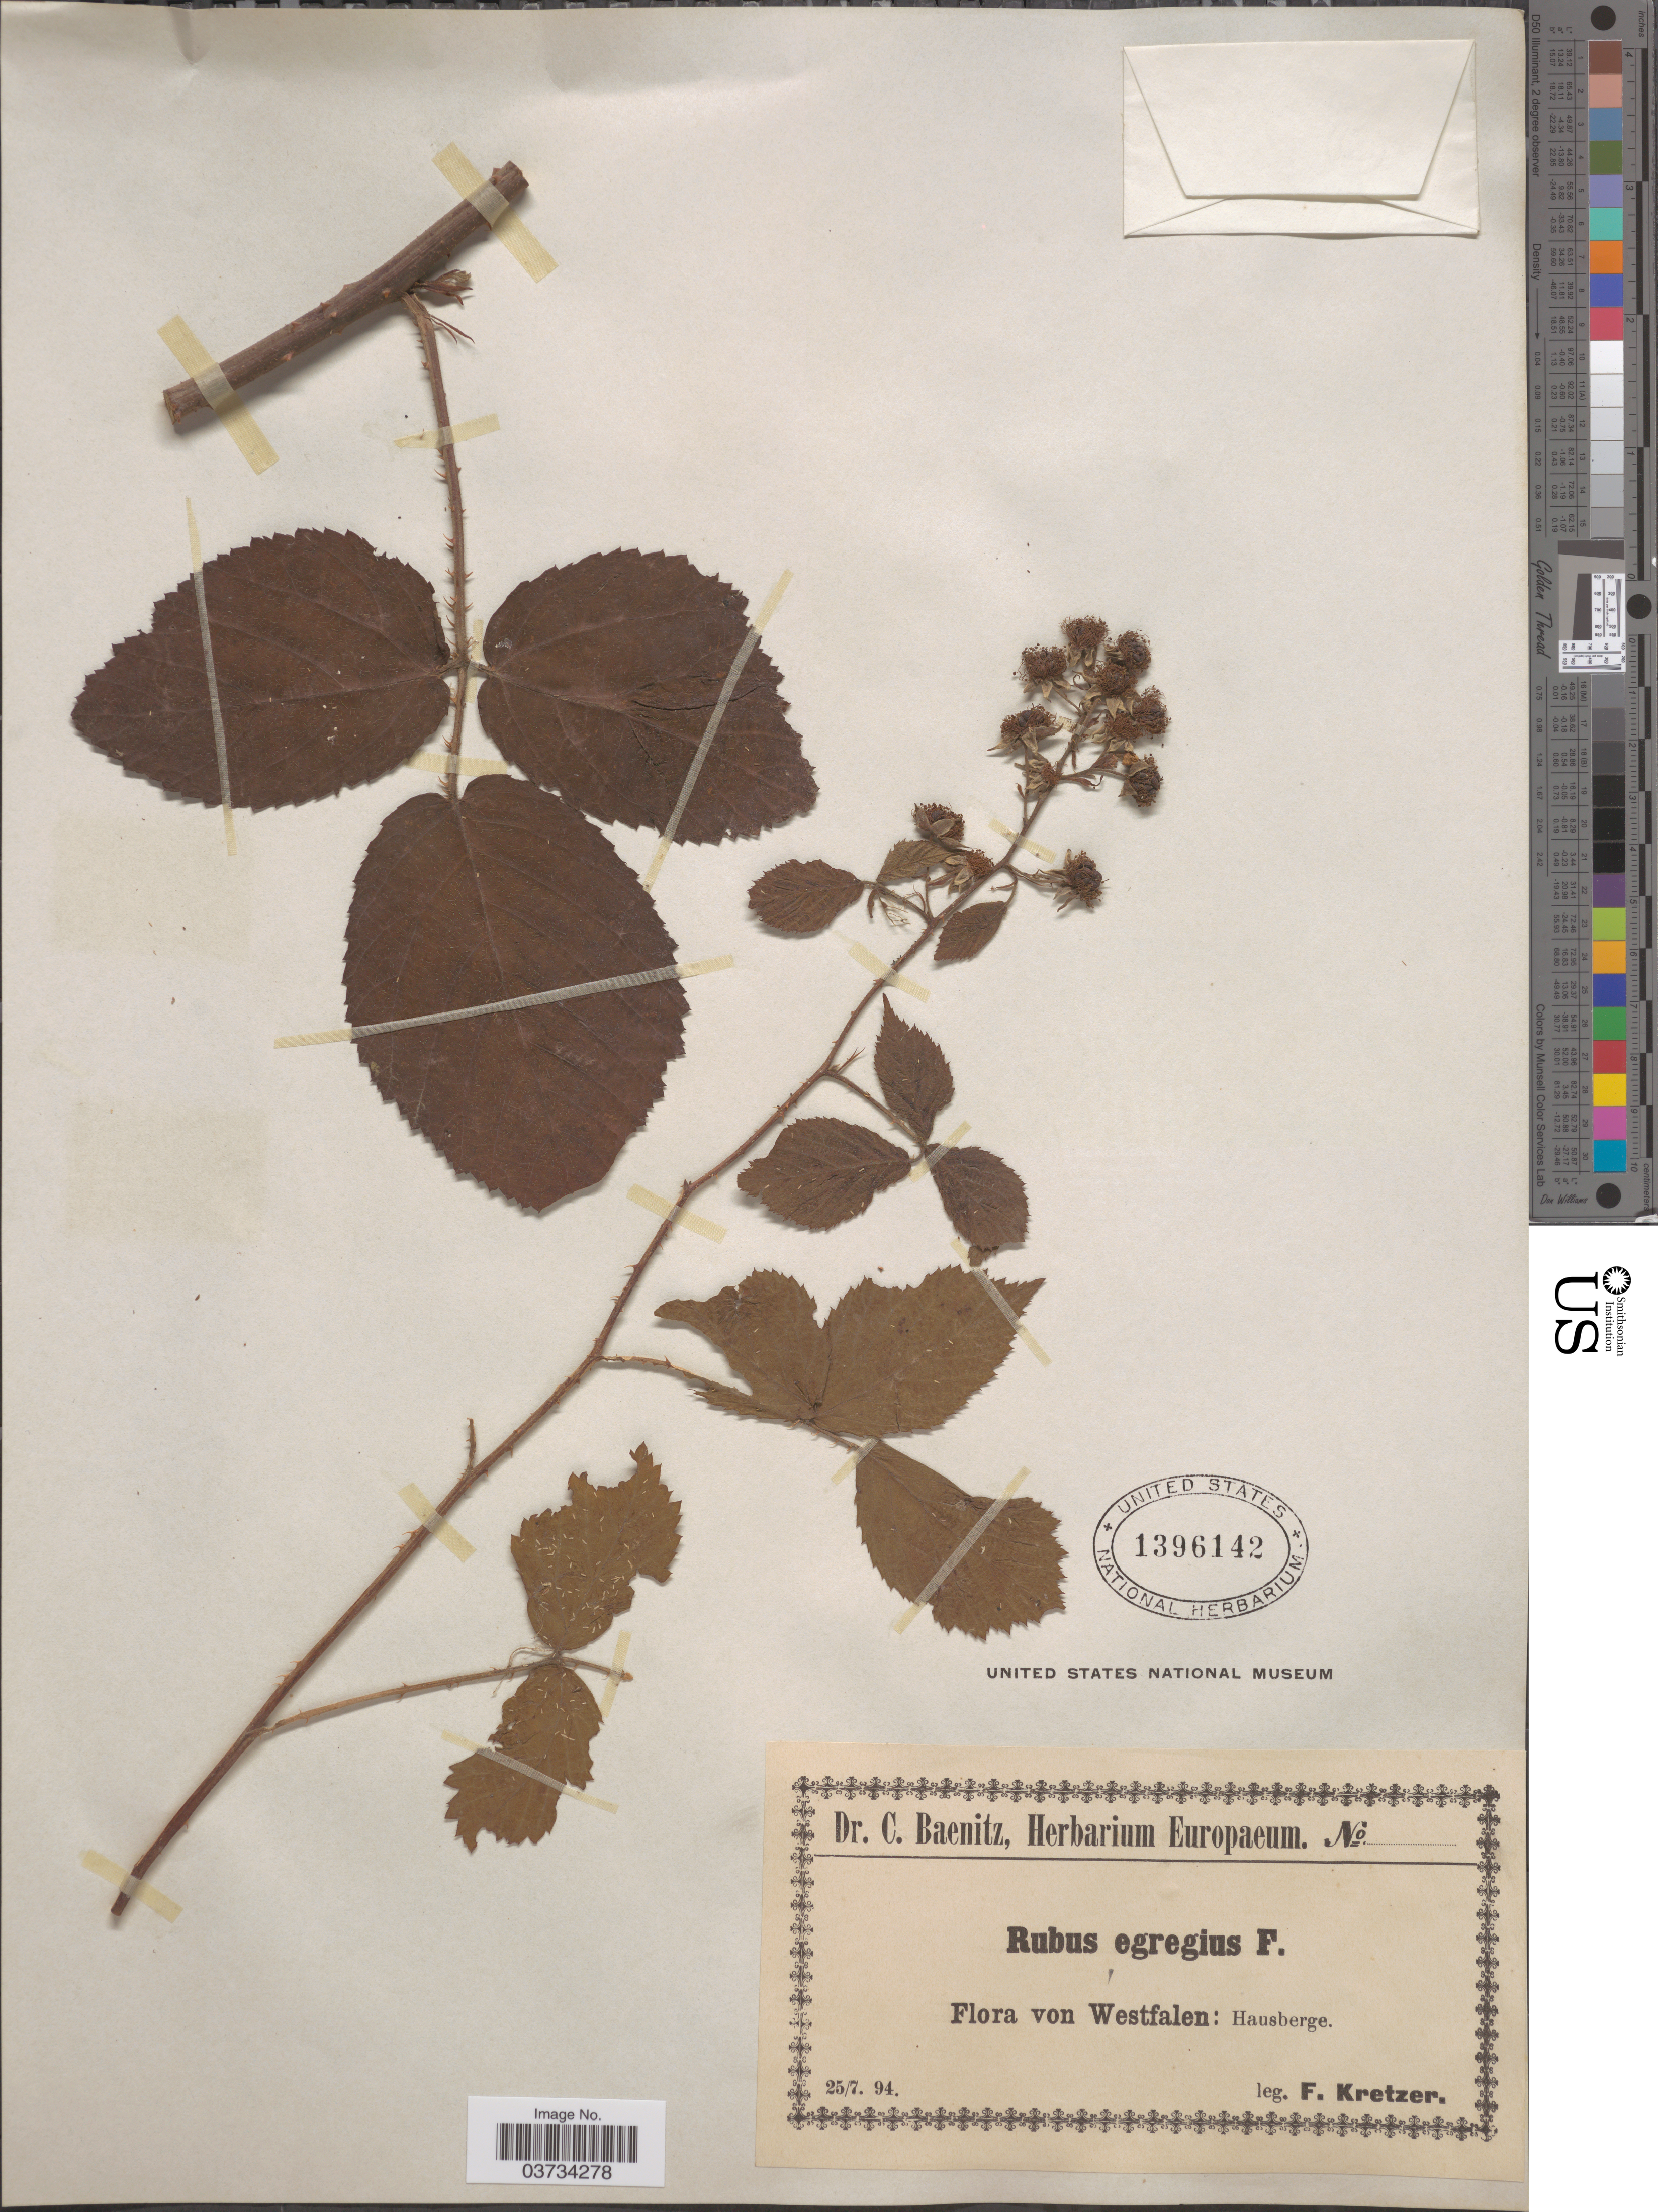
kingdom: Plantae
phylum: Tracheophyta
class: Magnoliopsida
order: Rosales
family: Rosaceae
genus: Rubus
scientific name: Rubus egregius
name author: Focke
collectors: F. Kretzer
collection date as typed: Transcribed d/m/y: 25/7/94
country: Germany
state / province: Nordrhein-Westfalen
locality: Westfalen: Hausberge.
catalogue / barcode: US 1396142